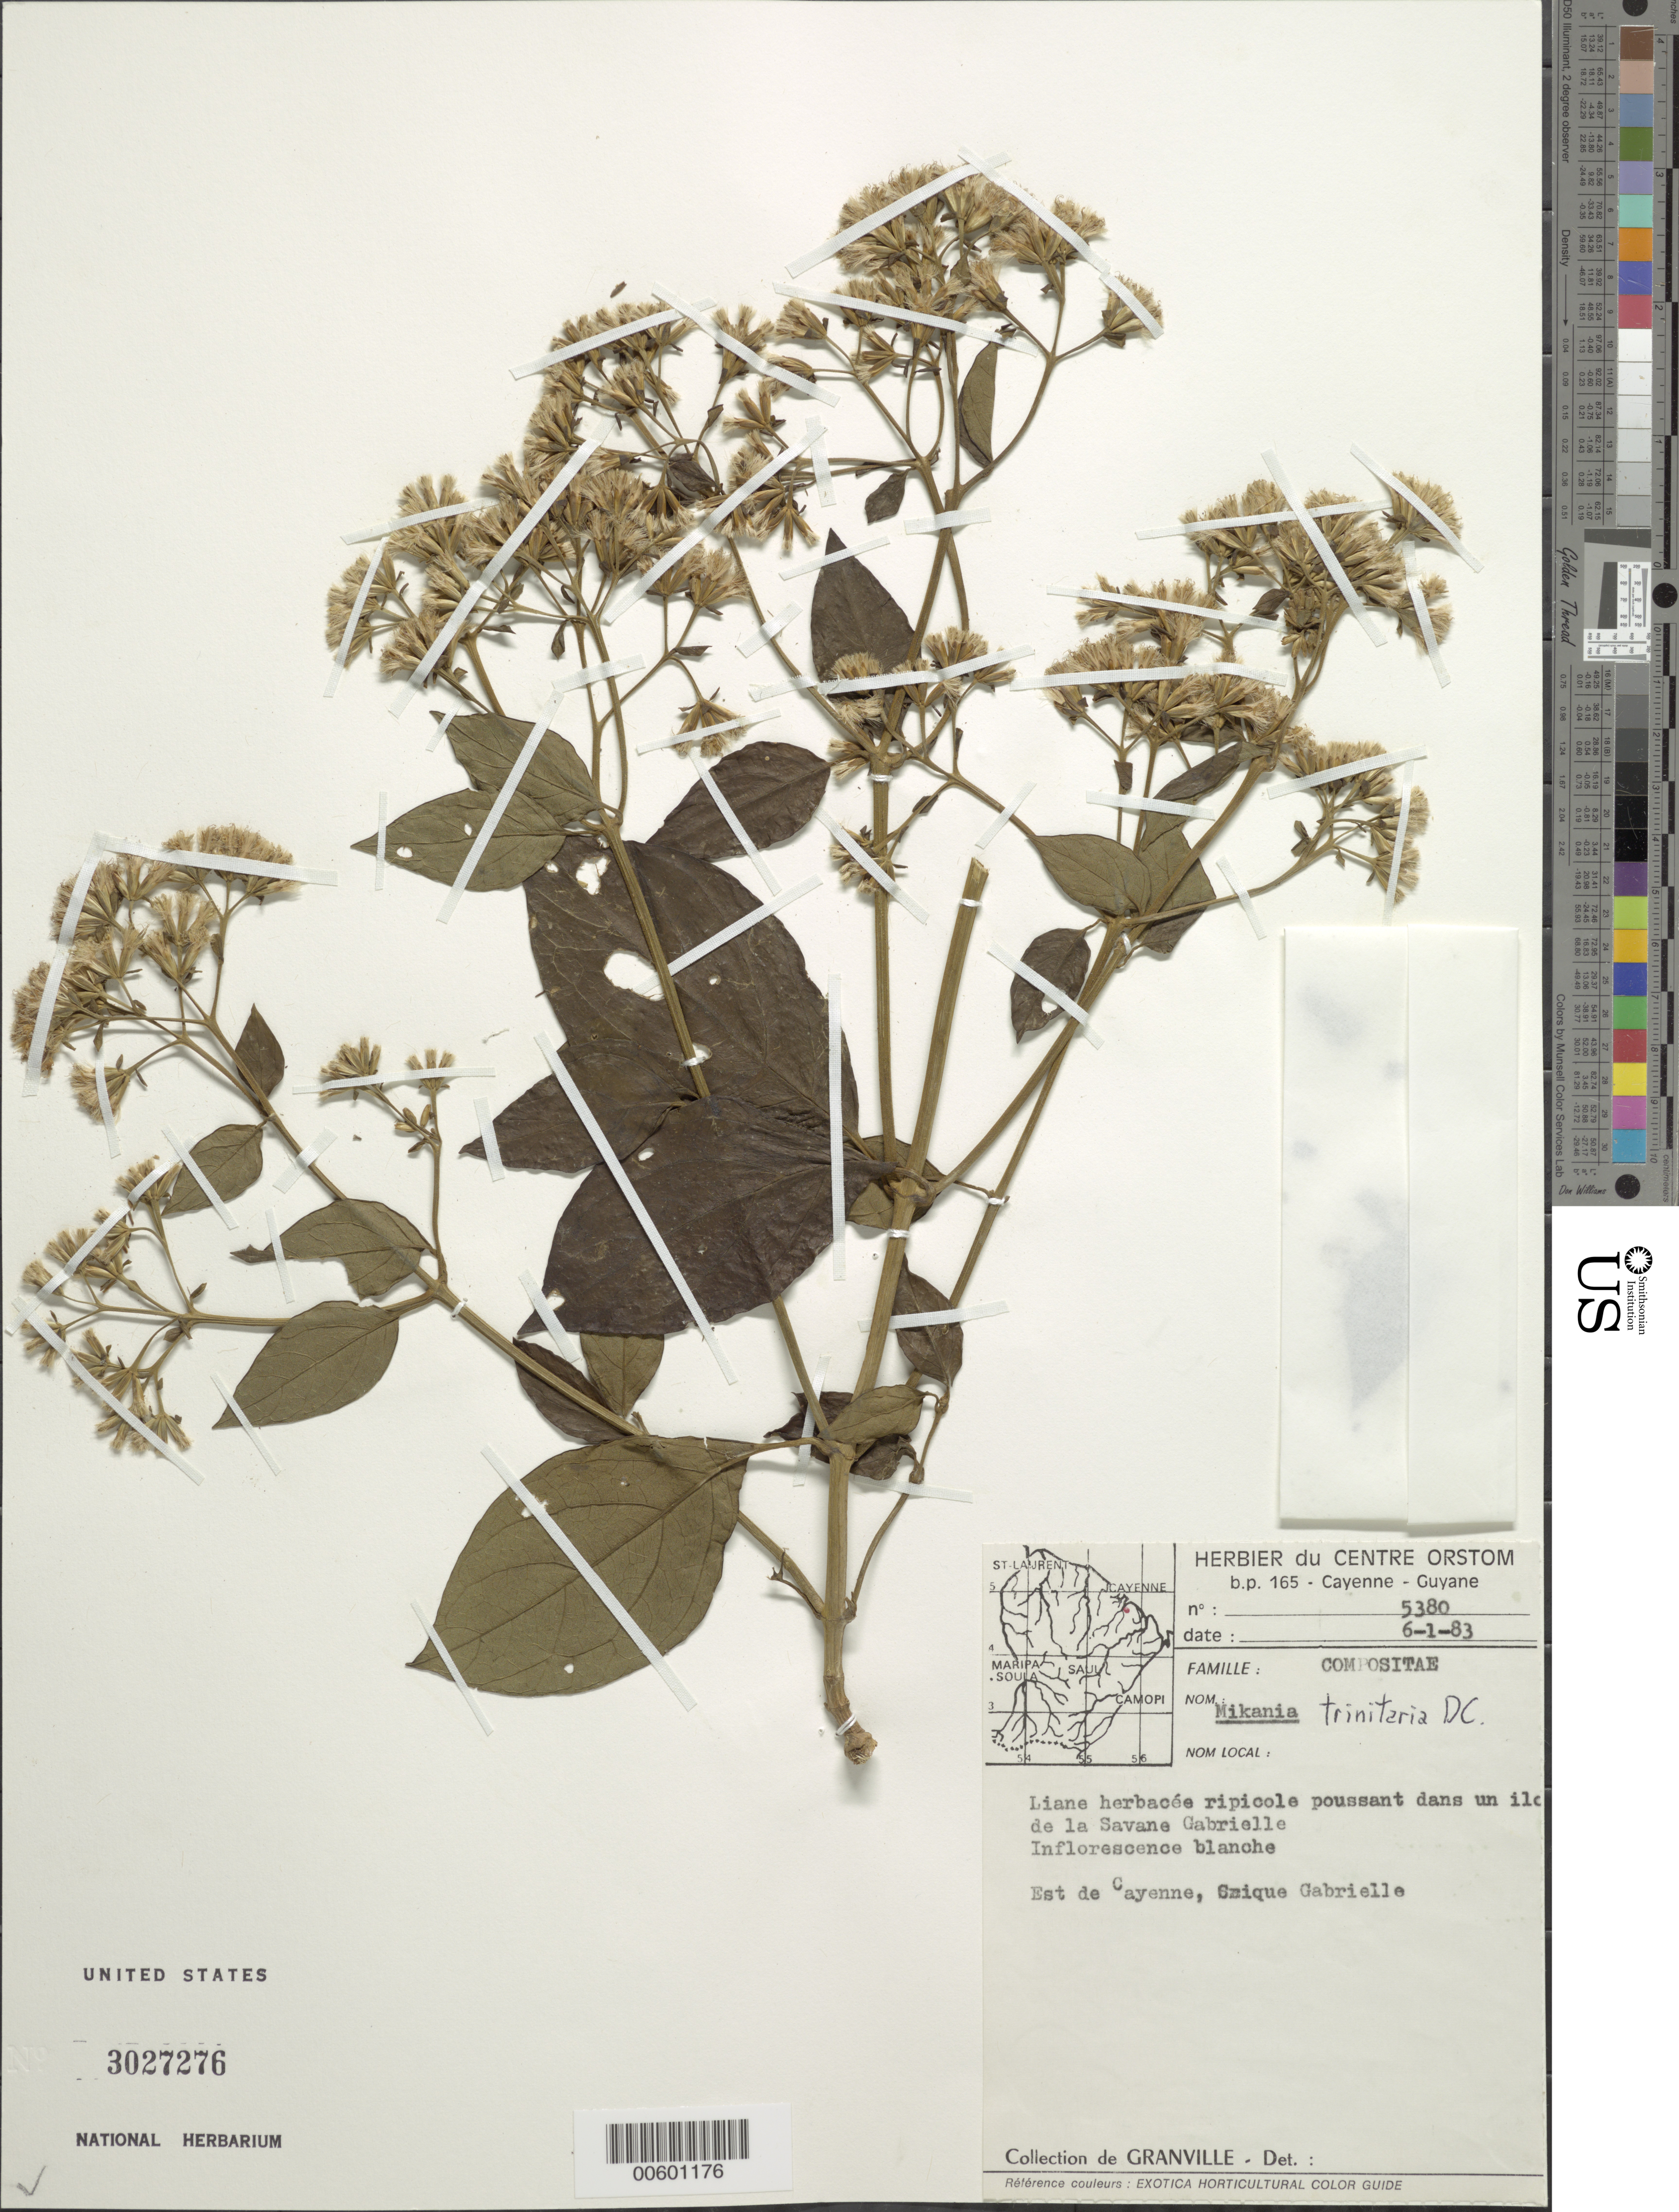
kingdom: Plantae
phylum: Tracheophyta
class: Magnoliopsida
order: Asterales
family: Asteraceae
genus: Mikania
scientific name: Mikania trinitaria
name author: DC.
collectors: J.-J. de Granville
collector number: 5380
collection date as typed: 6-Jan-83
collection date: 1983-01-06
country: French Guiana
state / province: Cayenne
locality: Cayenne, E of, Crique Gabrielle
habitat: Poussant dans un ilot de la savane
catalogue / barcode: US 3027276